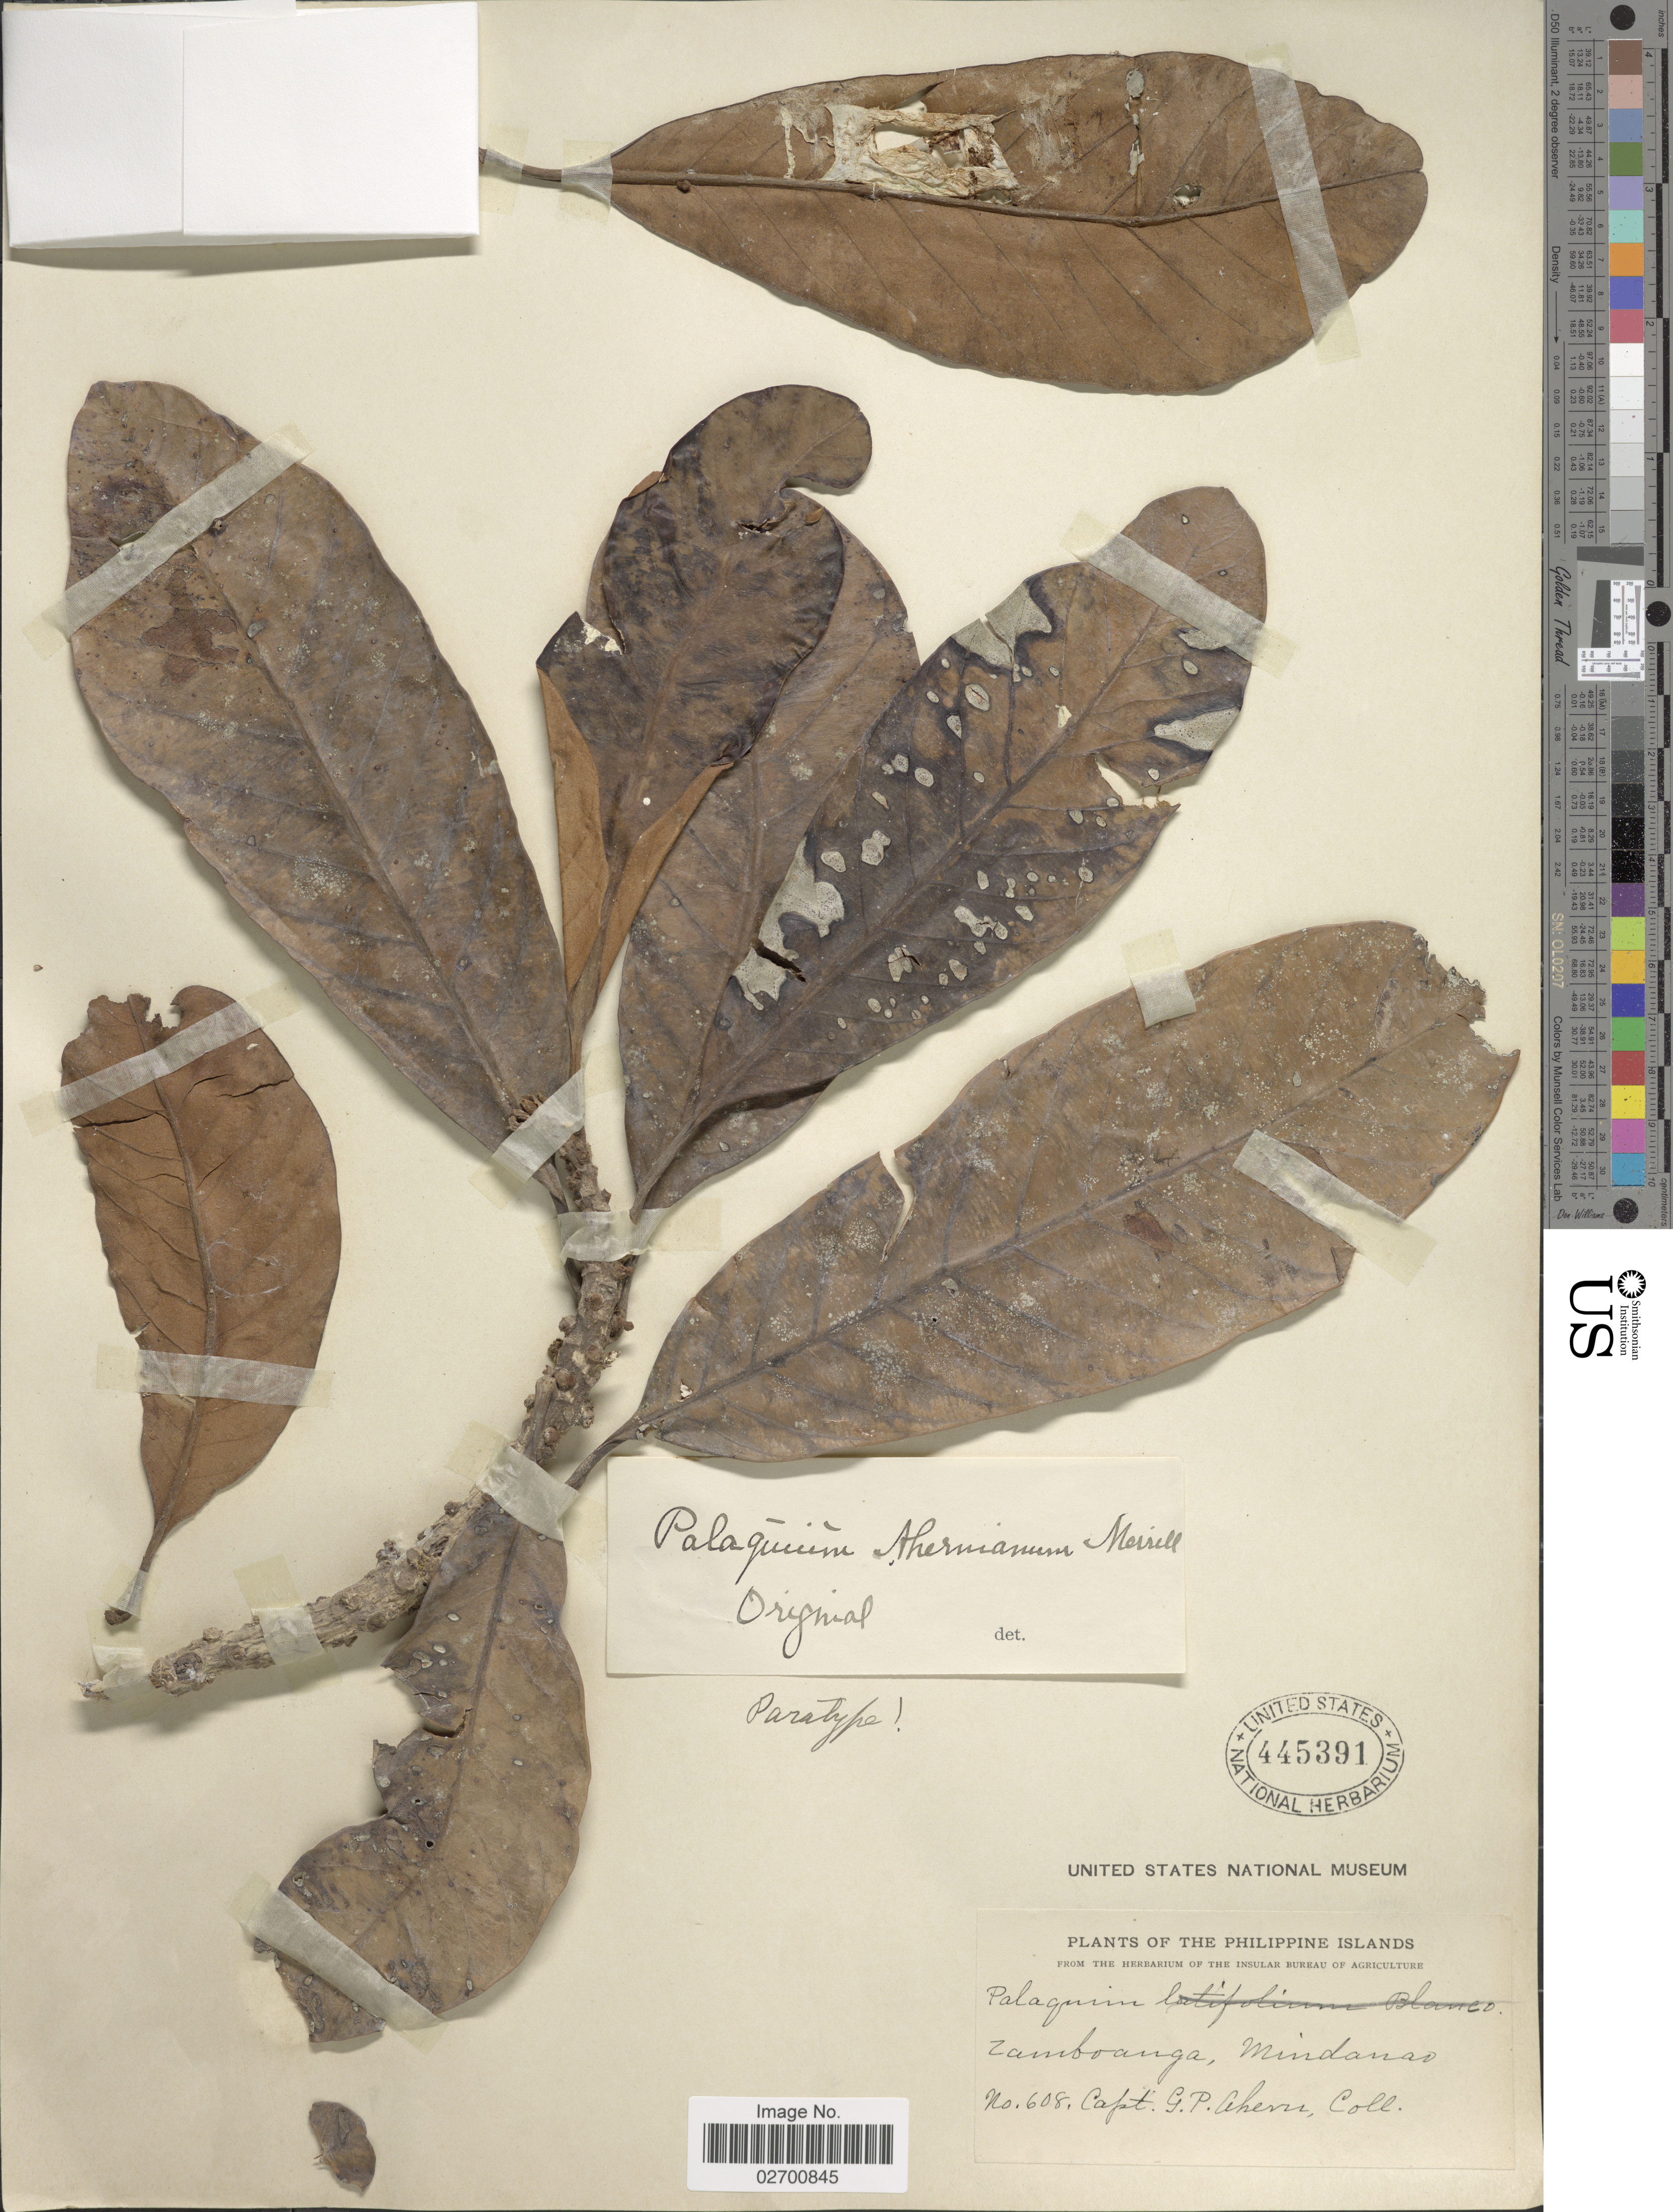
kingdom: Plantae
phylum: Tracheophyta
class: Magnoliopsida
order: Ericales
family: Sapotaceae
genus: Palaquium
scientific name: Palaquium ahernianum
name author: Merr.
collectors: G. Ahern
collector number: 608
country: Philippines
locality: Zamboanga, Mindanao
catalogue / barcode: US 445391